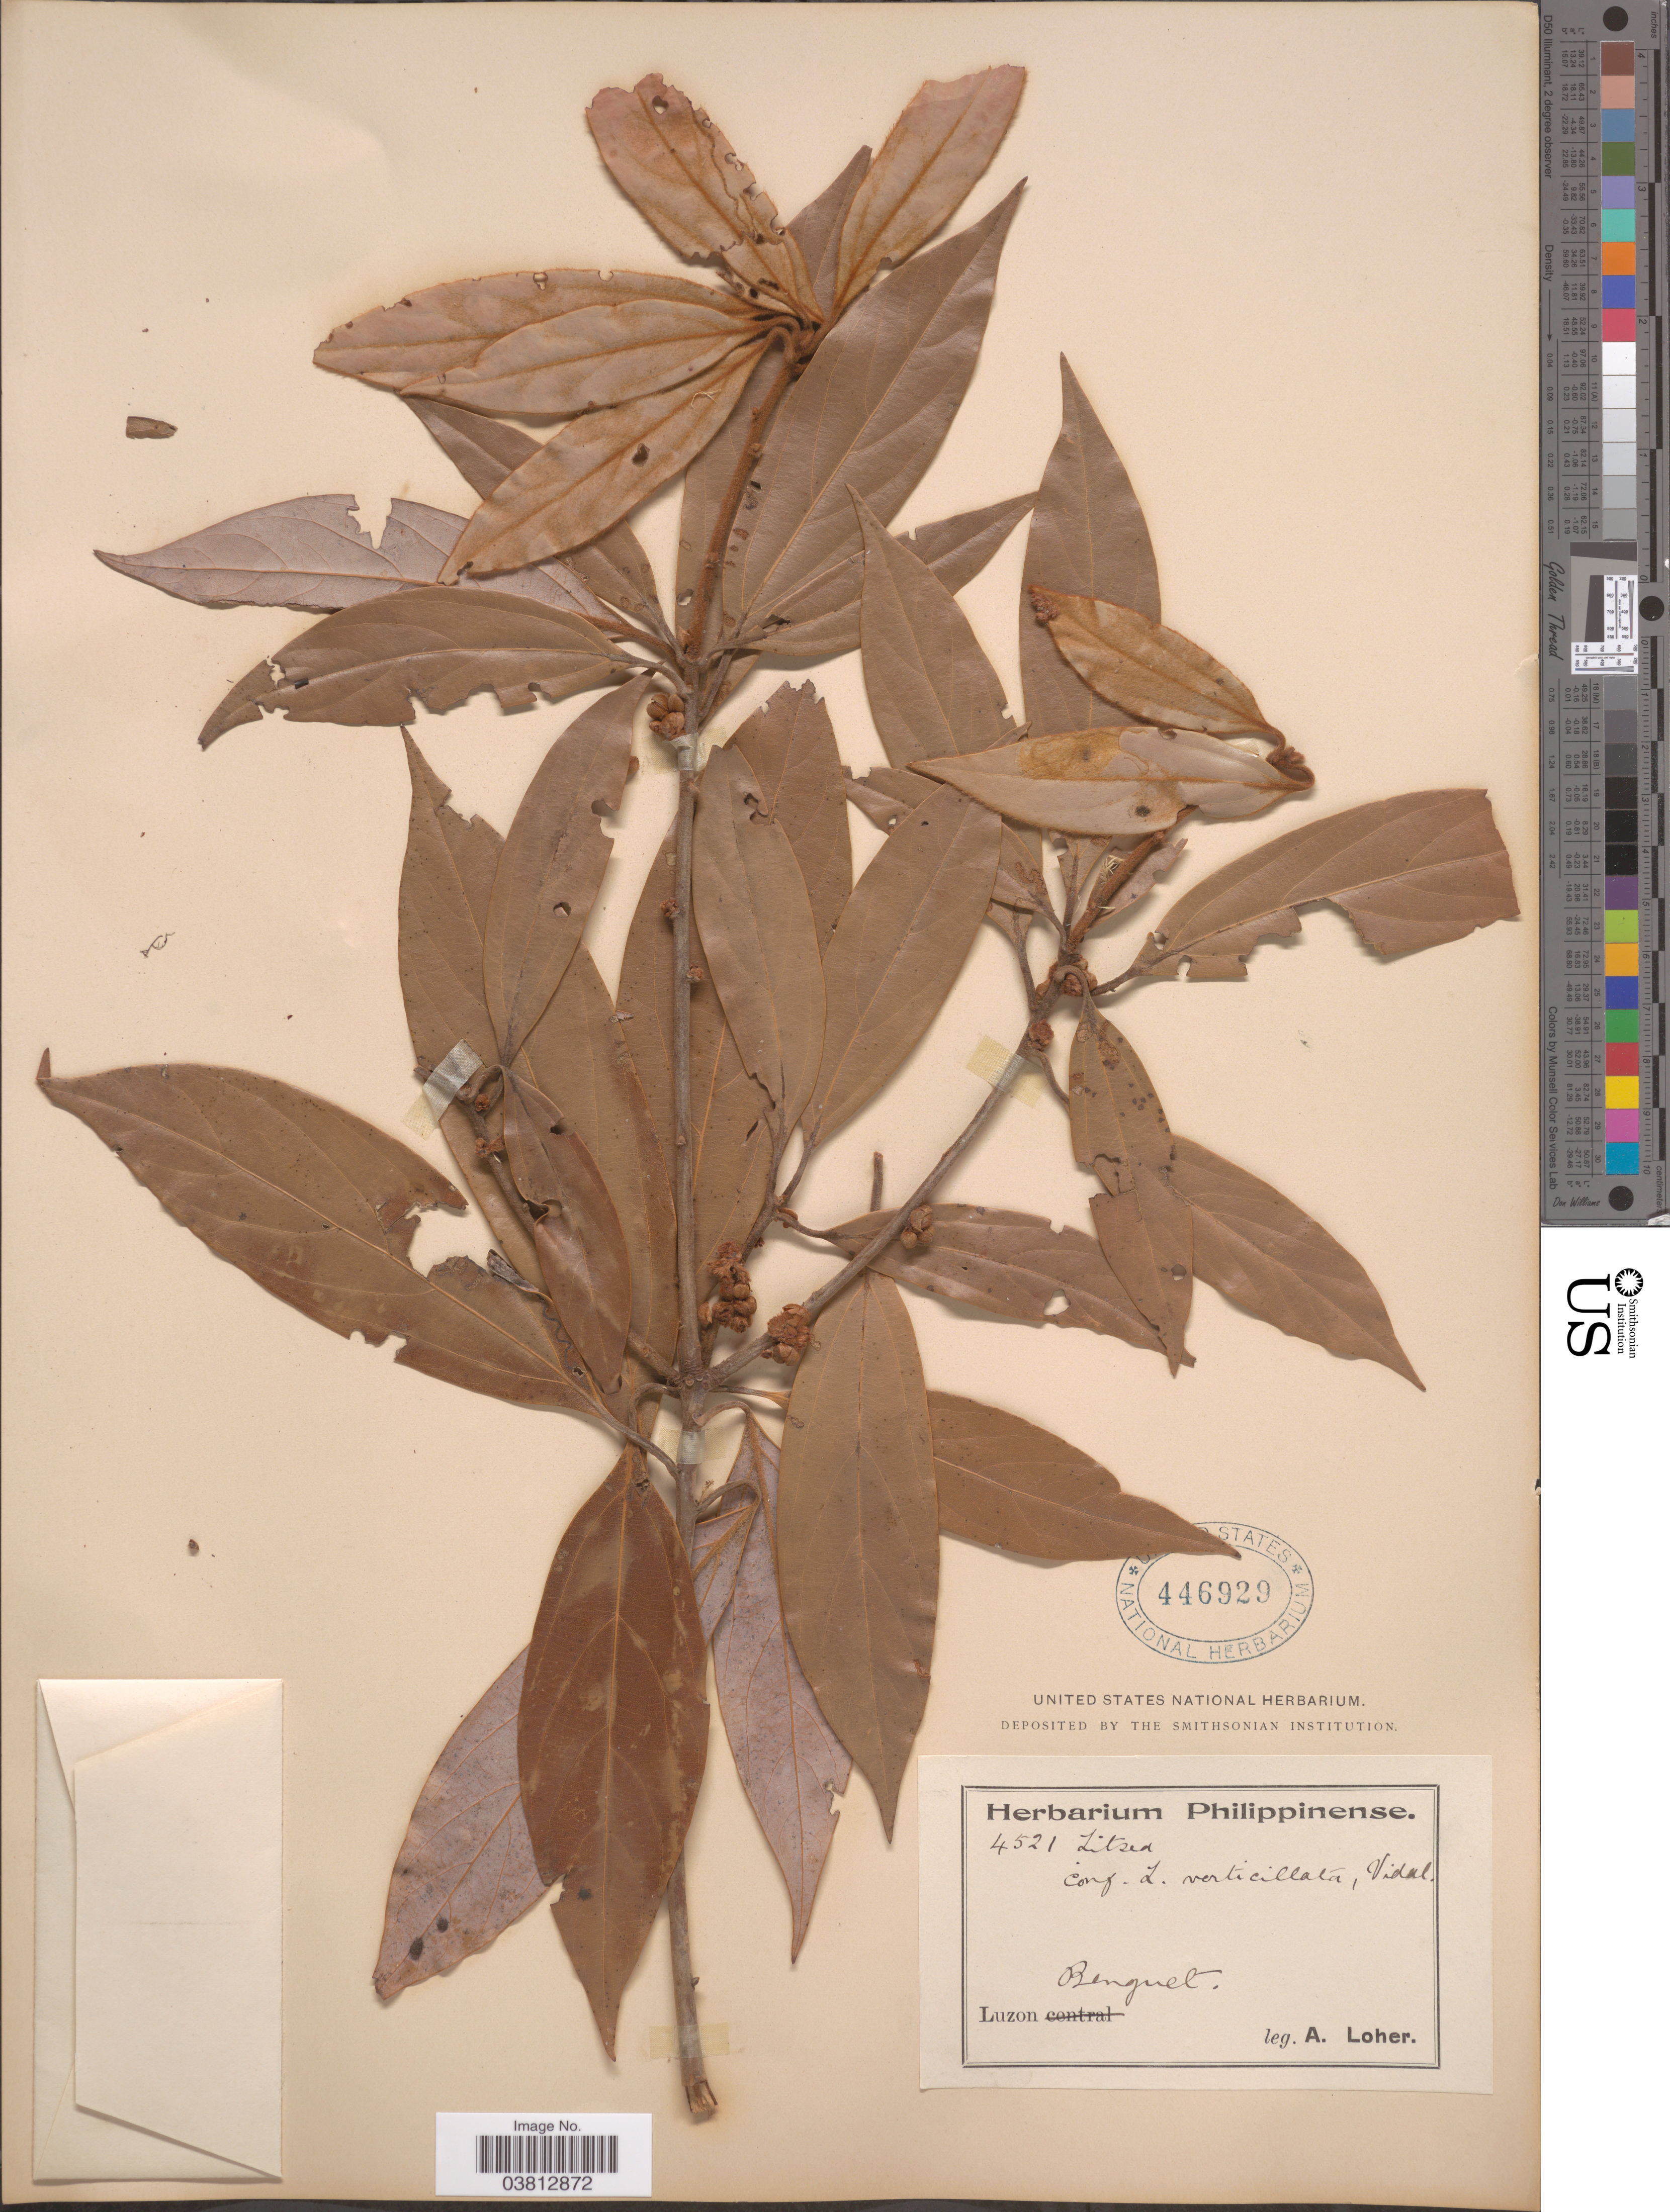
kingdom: Plantae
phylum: Tracheophyta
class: Magnoliopsida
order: Laurales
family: Lauraceae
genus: Neolitsea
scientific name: Neolitsea vidalii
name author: Merr.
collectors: A. Loher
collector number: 4521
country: Philippines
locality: Luzon. Benguet.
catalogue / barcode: US 446929